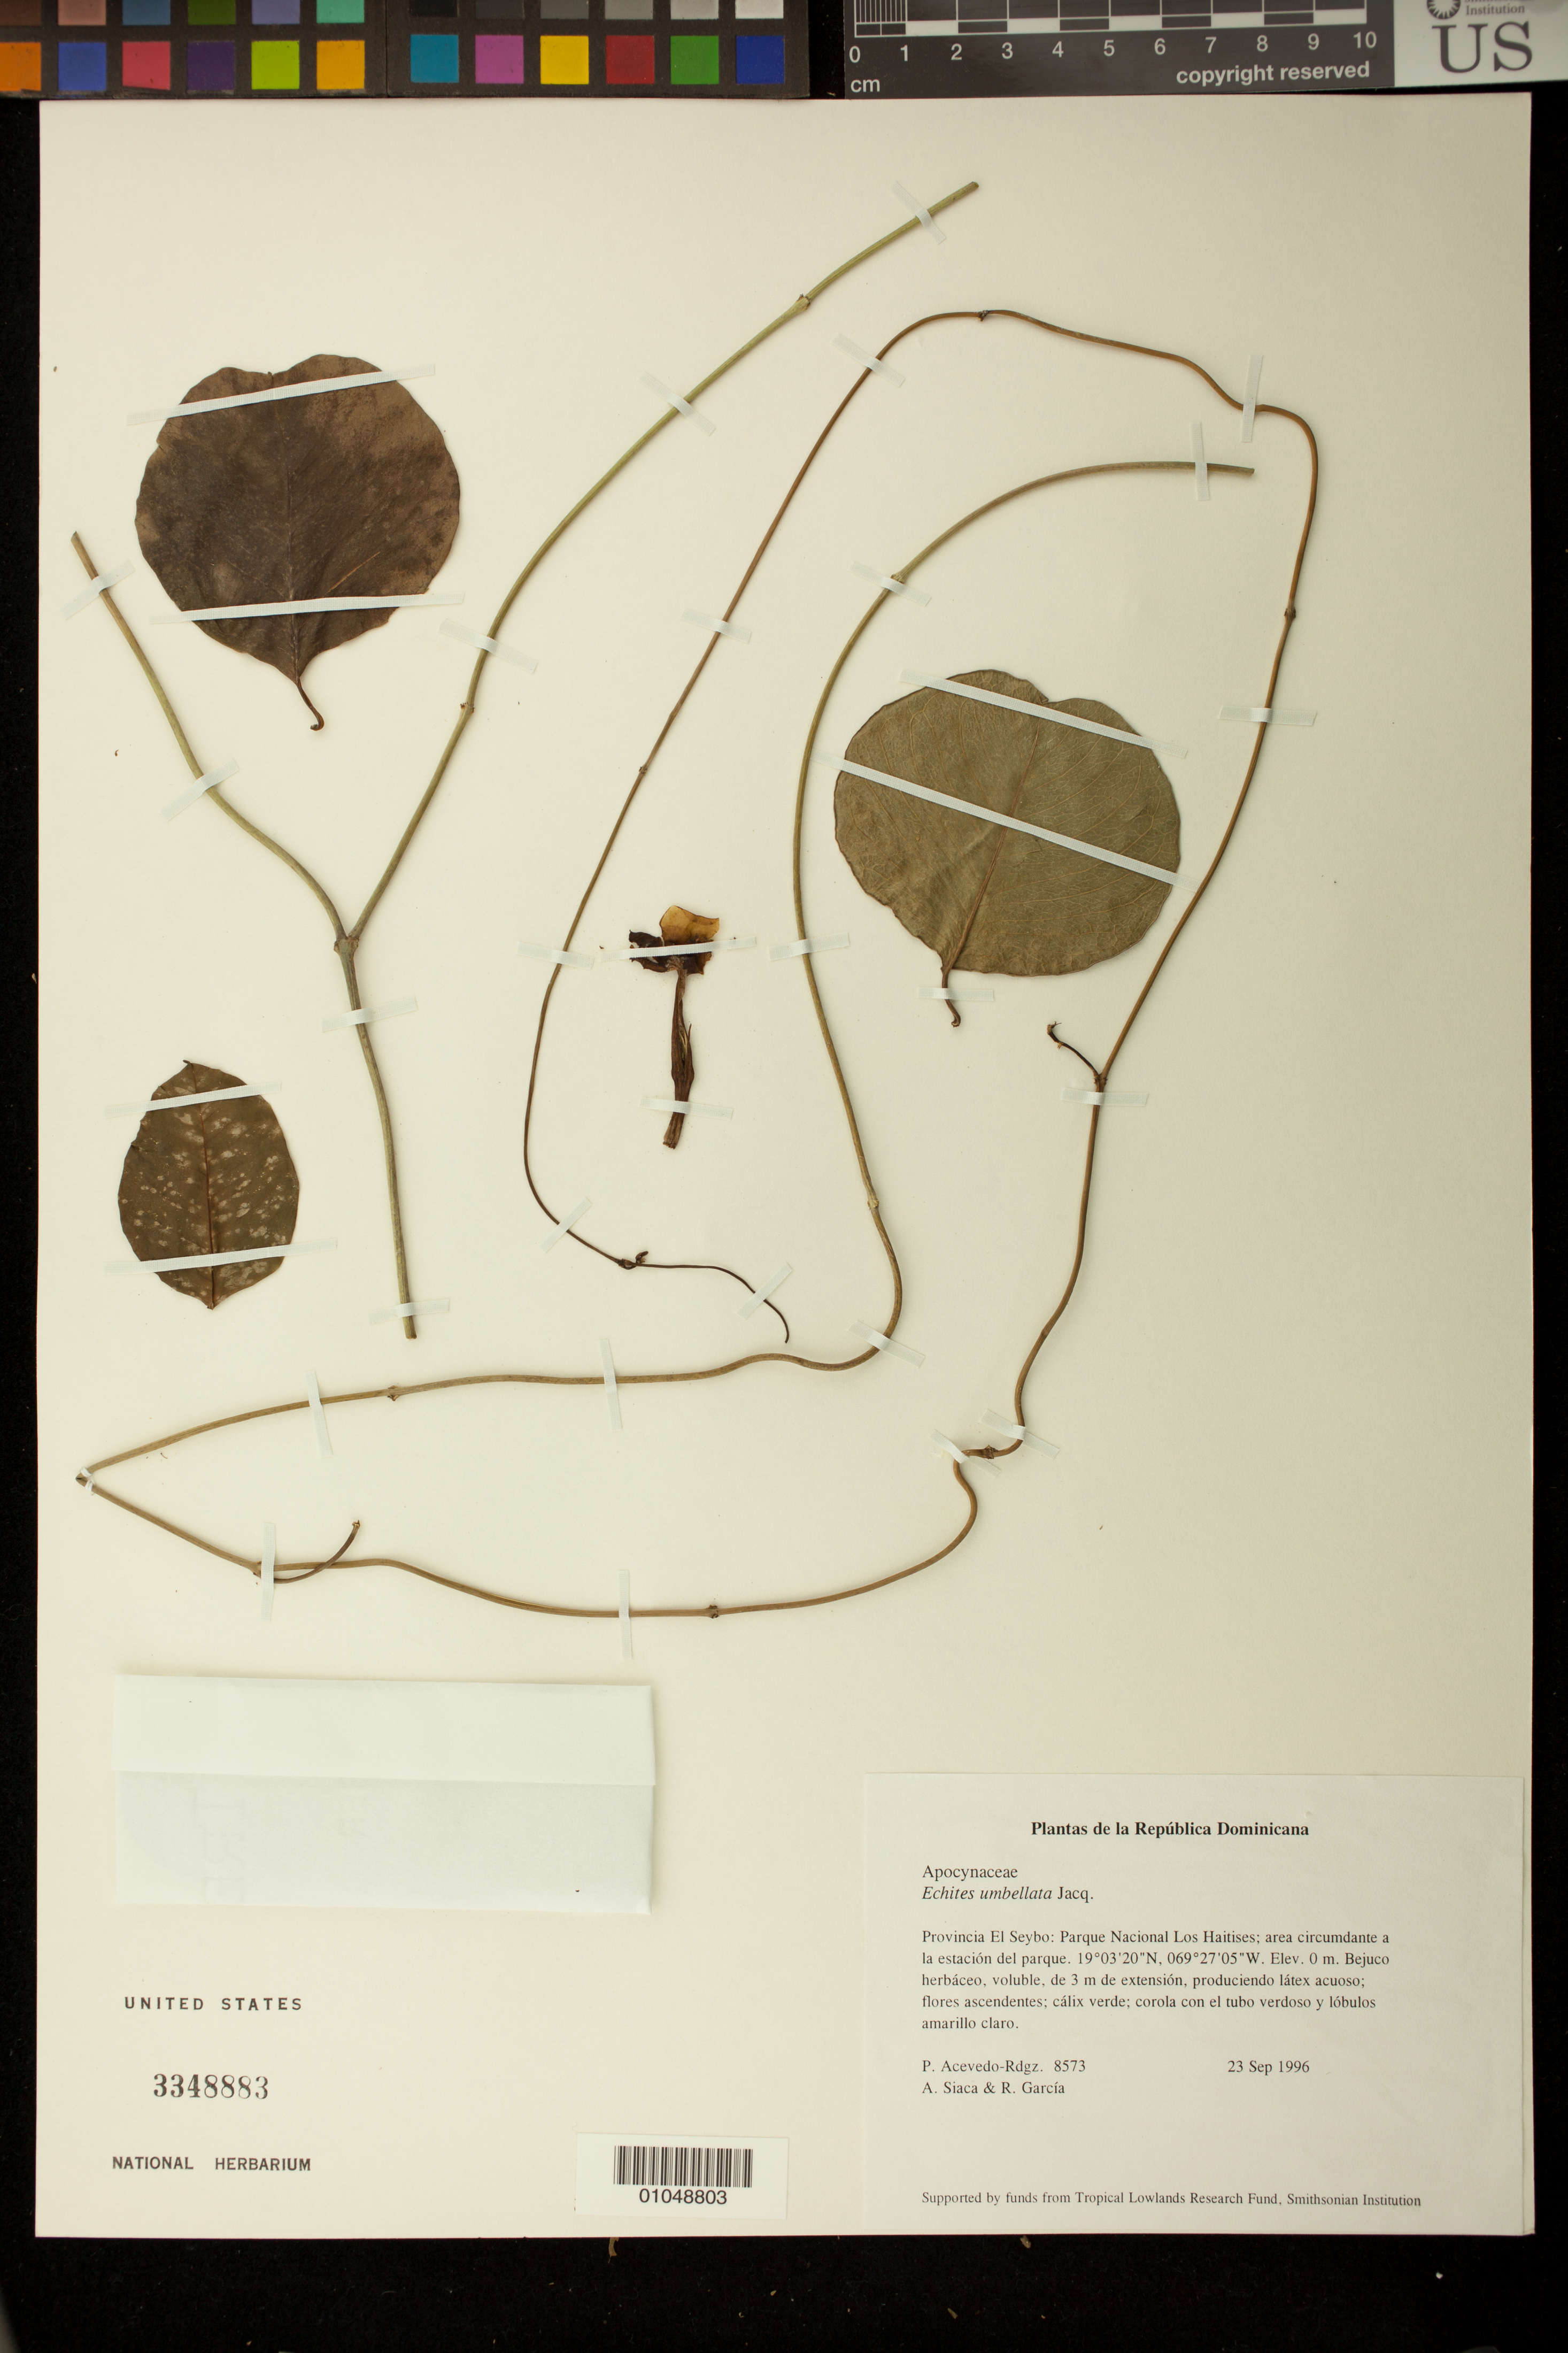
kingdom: Plantae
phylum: Tracheophyta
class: Magnoliopsida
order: Gentianales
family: Apocynaceae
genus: Echites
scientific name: Echites umbellatus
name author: Jacq.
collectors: P. Acevedo-Rodr., A. Siaca & R. G. García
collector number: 8573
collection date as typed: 23 Sep 1996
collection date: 1996-09-23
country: Dominican Republic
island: Hispaniola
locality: Provincia El Seibo: Parque Nacional Los Haitises; area circumdante a la estación del parque.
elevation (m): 0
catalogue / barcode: US 3348883